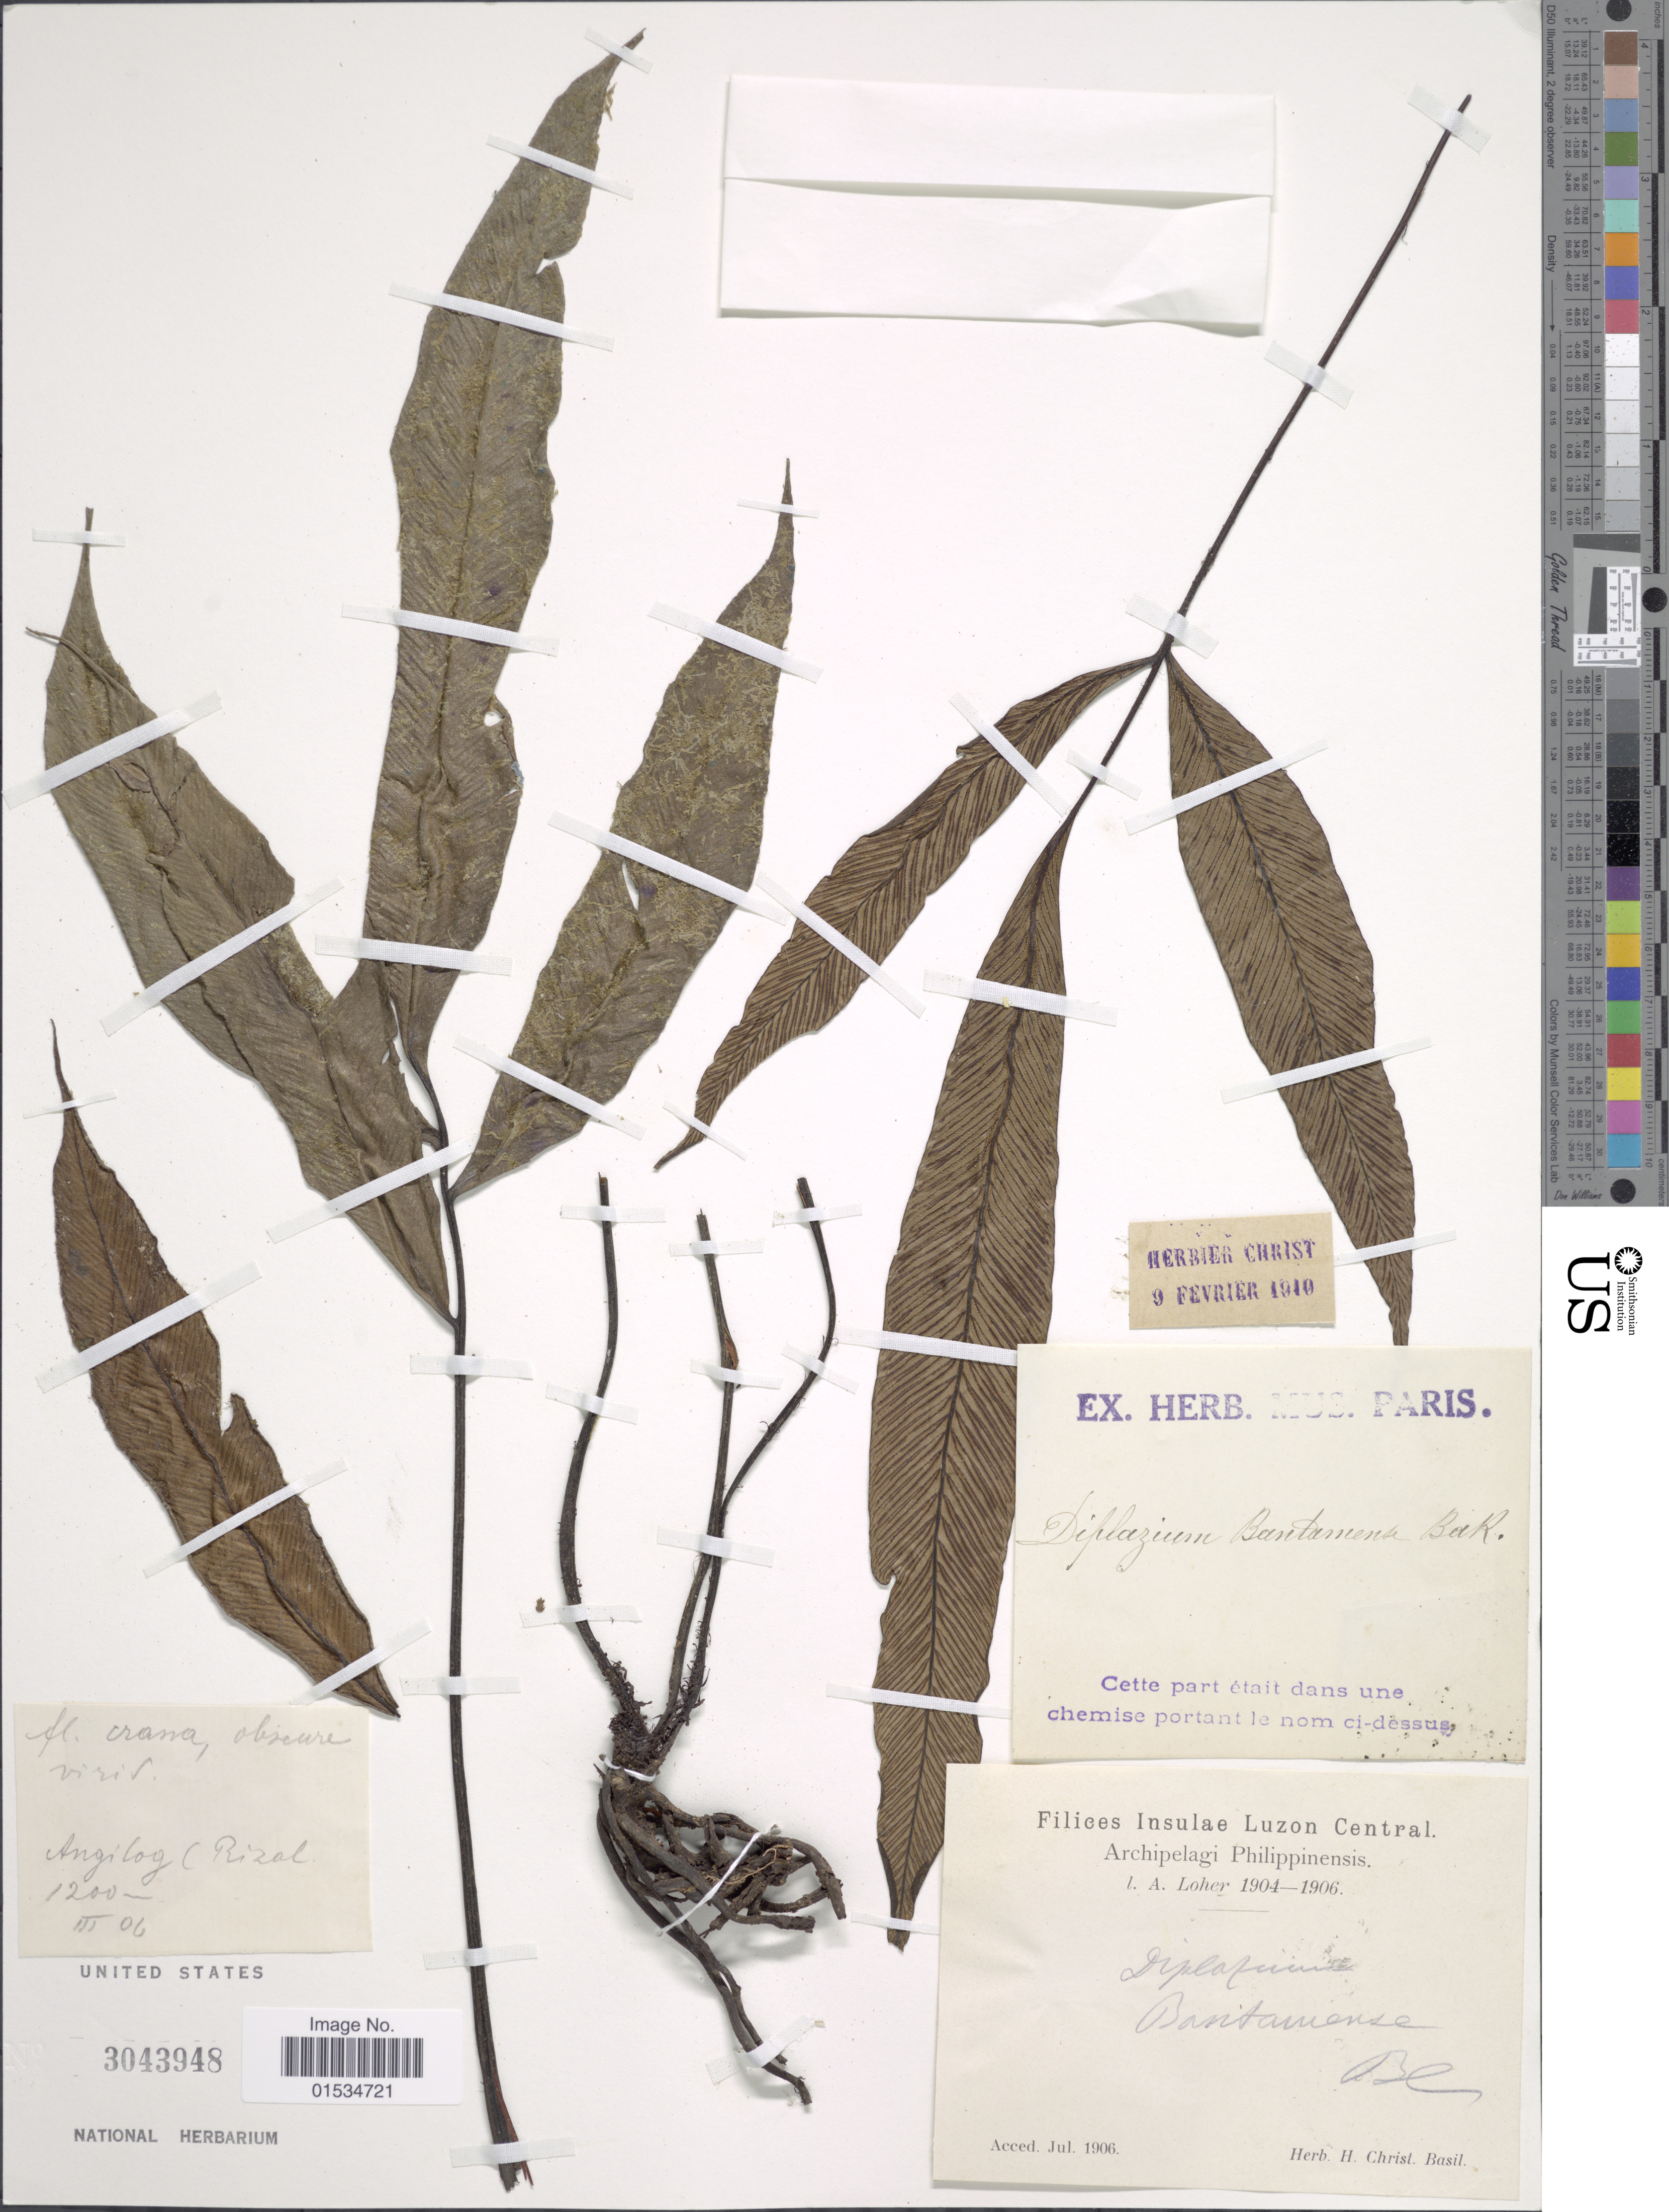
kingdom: Plantae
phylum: Tracheophyta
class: Polypodiopsida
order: Polypodiales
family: Athyriaceae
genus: Diplazium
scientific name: Diplazium bantamense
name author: Blume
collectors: A. Loher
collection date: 1906-03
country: Philippines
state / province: Central Luzon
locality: Angilog (Rizal)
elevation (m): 1200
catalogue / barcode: US 3043948